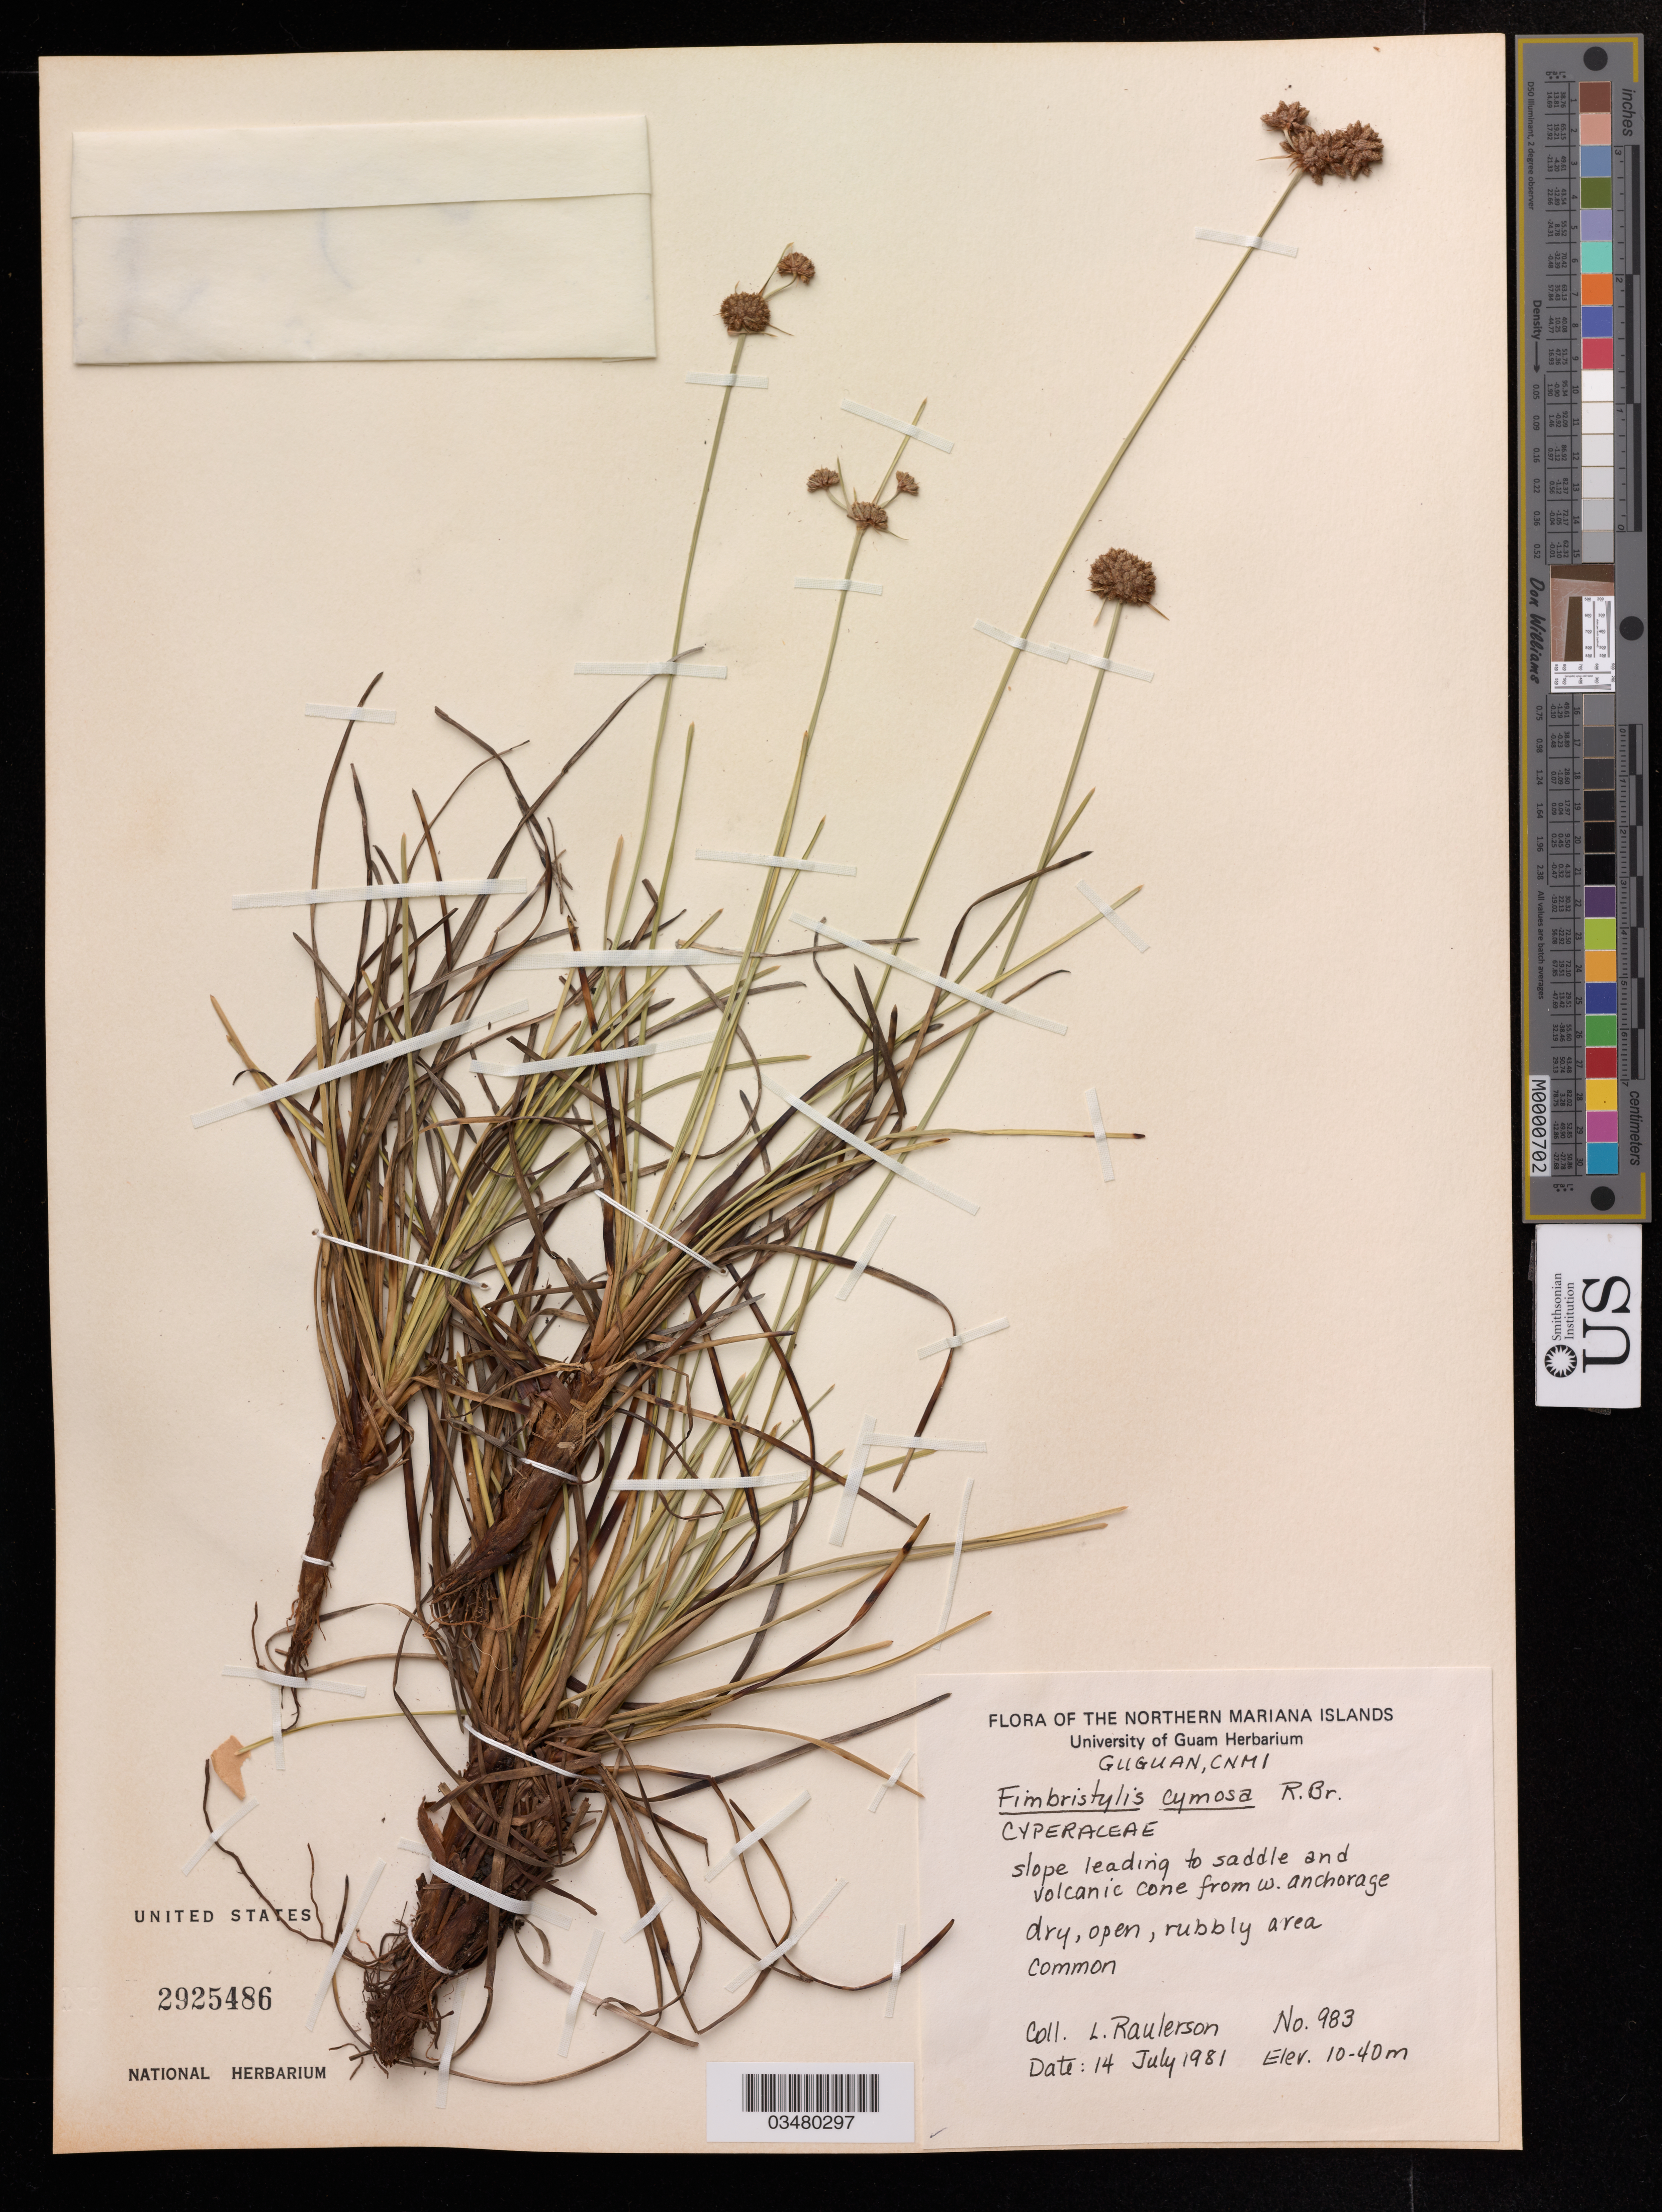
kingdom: Plantae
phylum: Tracheophyta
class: Liliopsida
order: Poales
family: Cyperaceae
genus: Fimbristylis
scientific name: Fimbristylis cymosa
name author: R. Br.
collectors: L. Raulerson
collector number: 983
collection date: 1981-07-14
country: Northern Mariana Islands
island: Guguan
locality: Guguan, CNMI. Slope leading up from W. Anchorage to saddle & to volcanic cone.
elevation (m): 15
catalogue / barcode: US 2925486